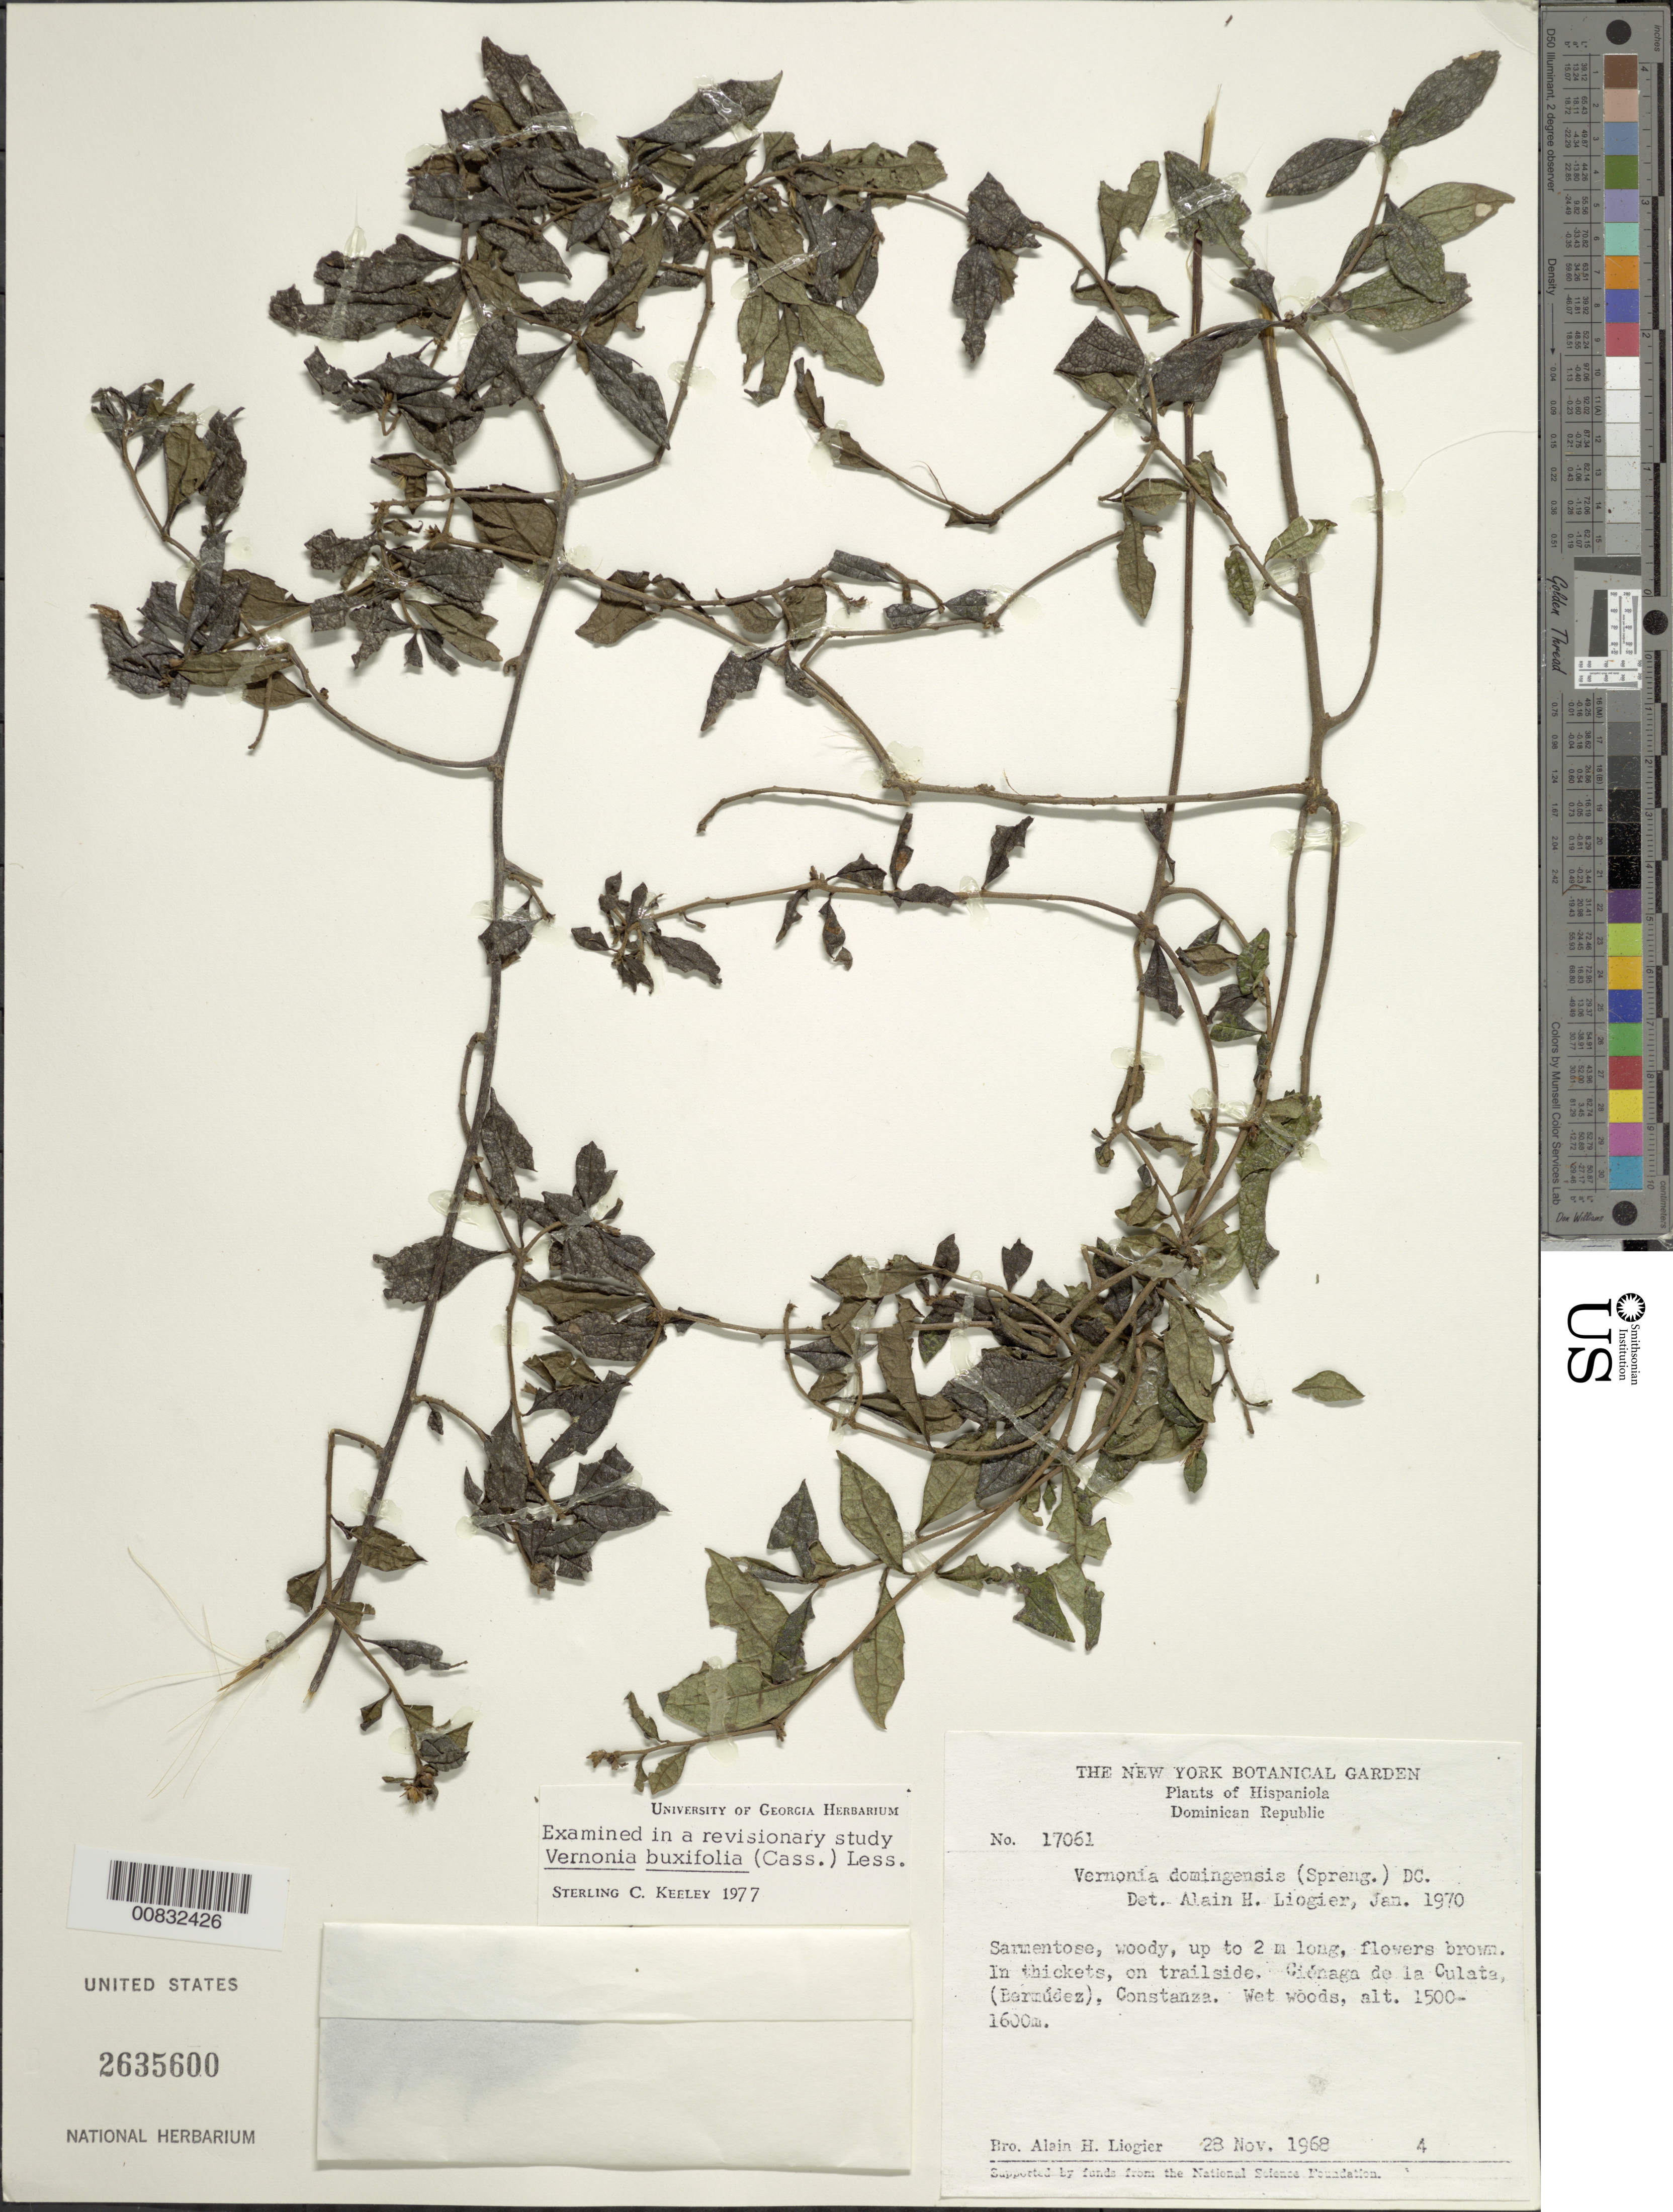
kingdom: Plantae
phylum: Tracheophyta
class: Magnoliopsida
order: Asterales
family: Asteraceae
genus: Vernonanthura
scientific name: Vernonanthura buxifolia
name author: (Less.) H. Rob.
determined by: Keeley, S. C.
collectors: A. H. Liogier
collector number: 17061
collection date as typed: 28 Nov 1968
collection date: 1968-11-28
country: Dominican Republic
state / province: La Vega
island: Hispaniola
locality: Ciénaga de la Culata (Bermúdez), Constanza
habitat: In thickets on trailside in wet woods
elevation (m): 1500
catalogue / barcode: US 2635600